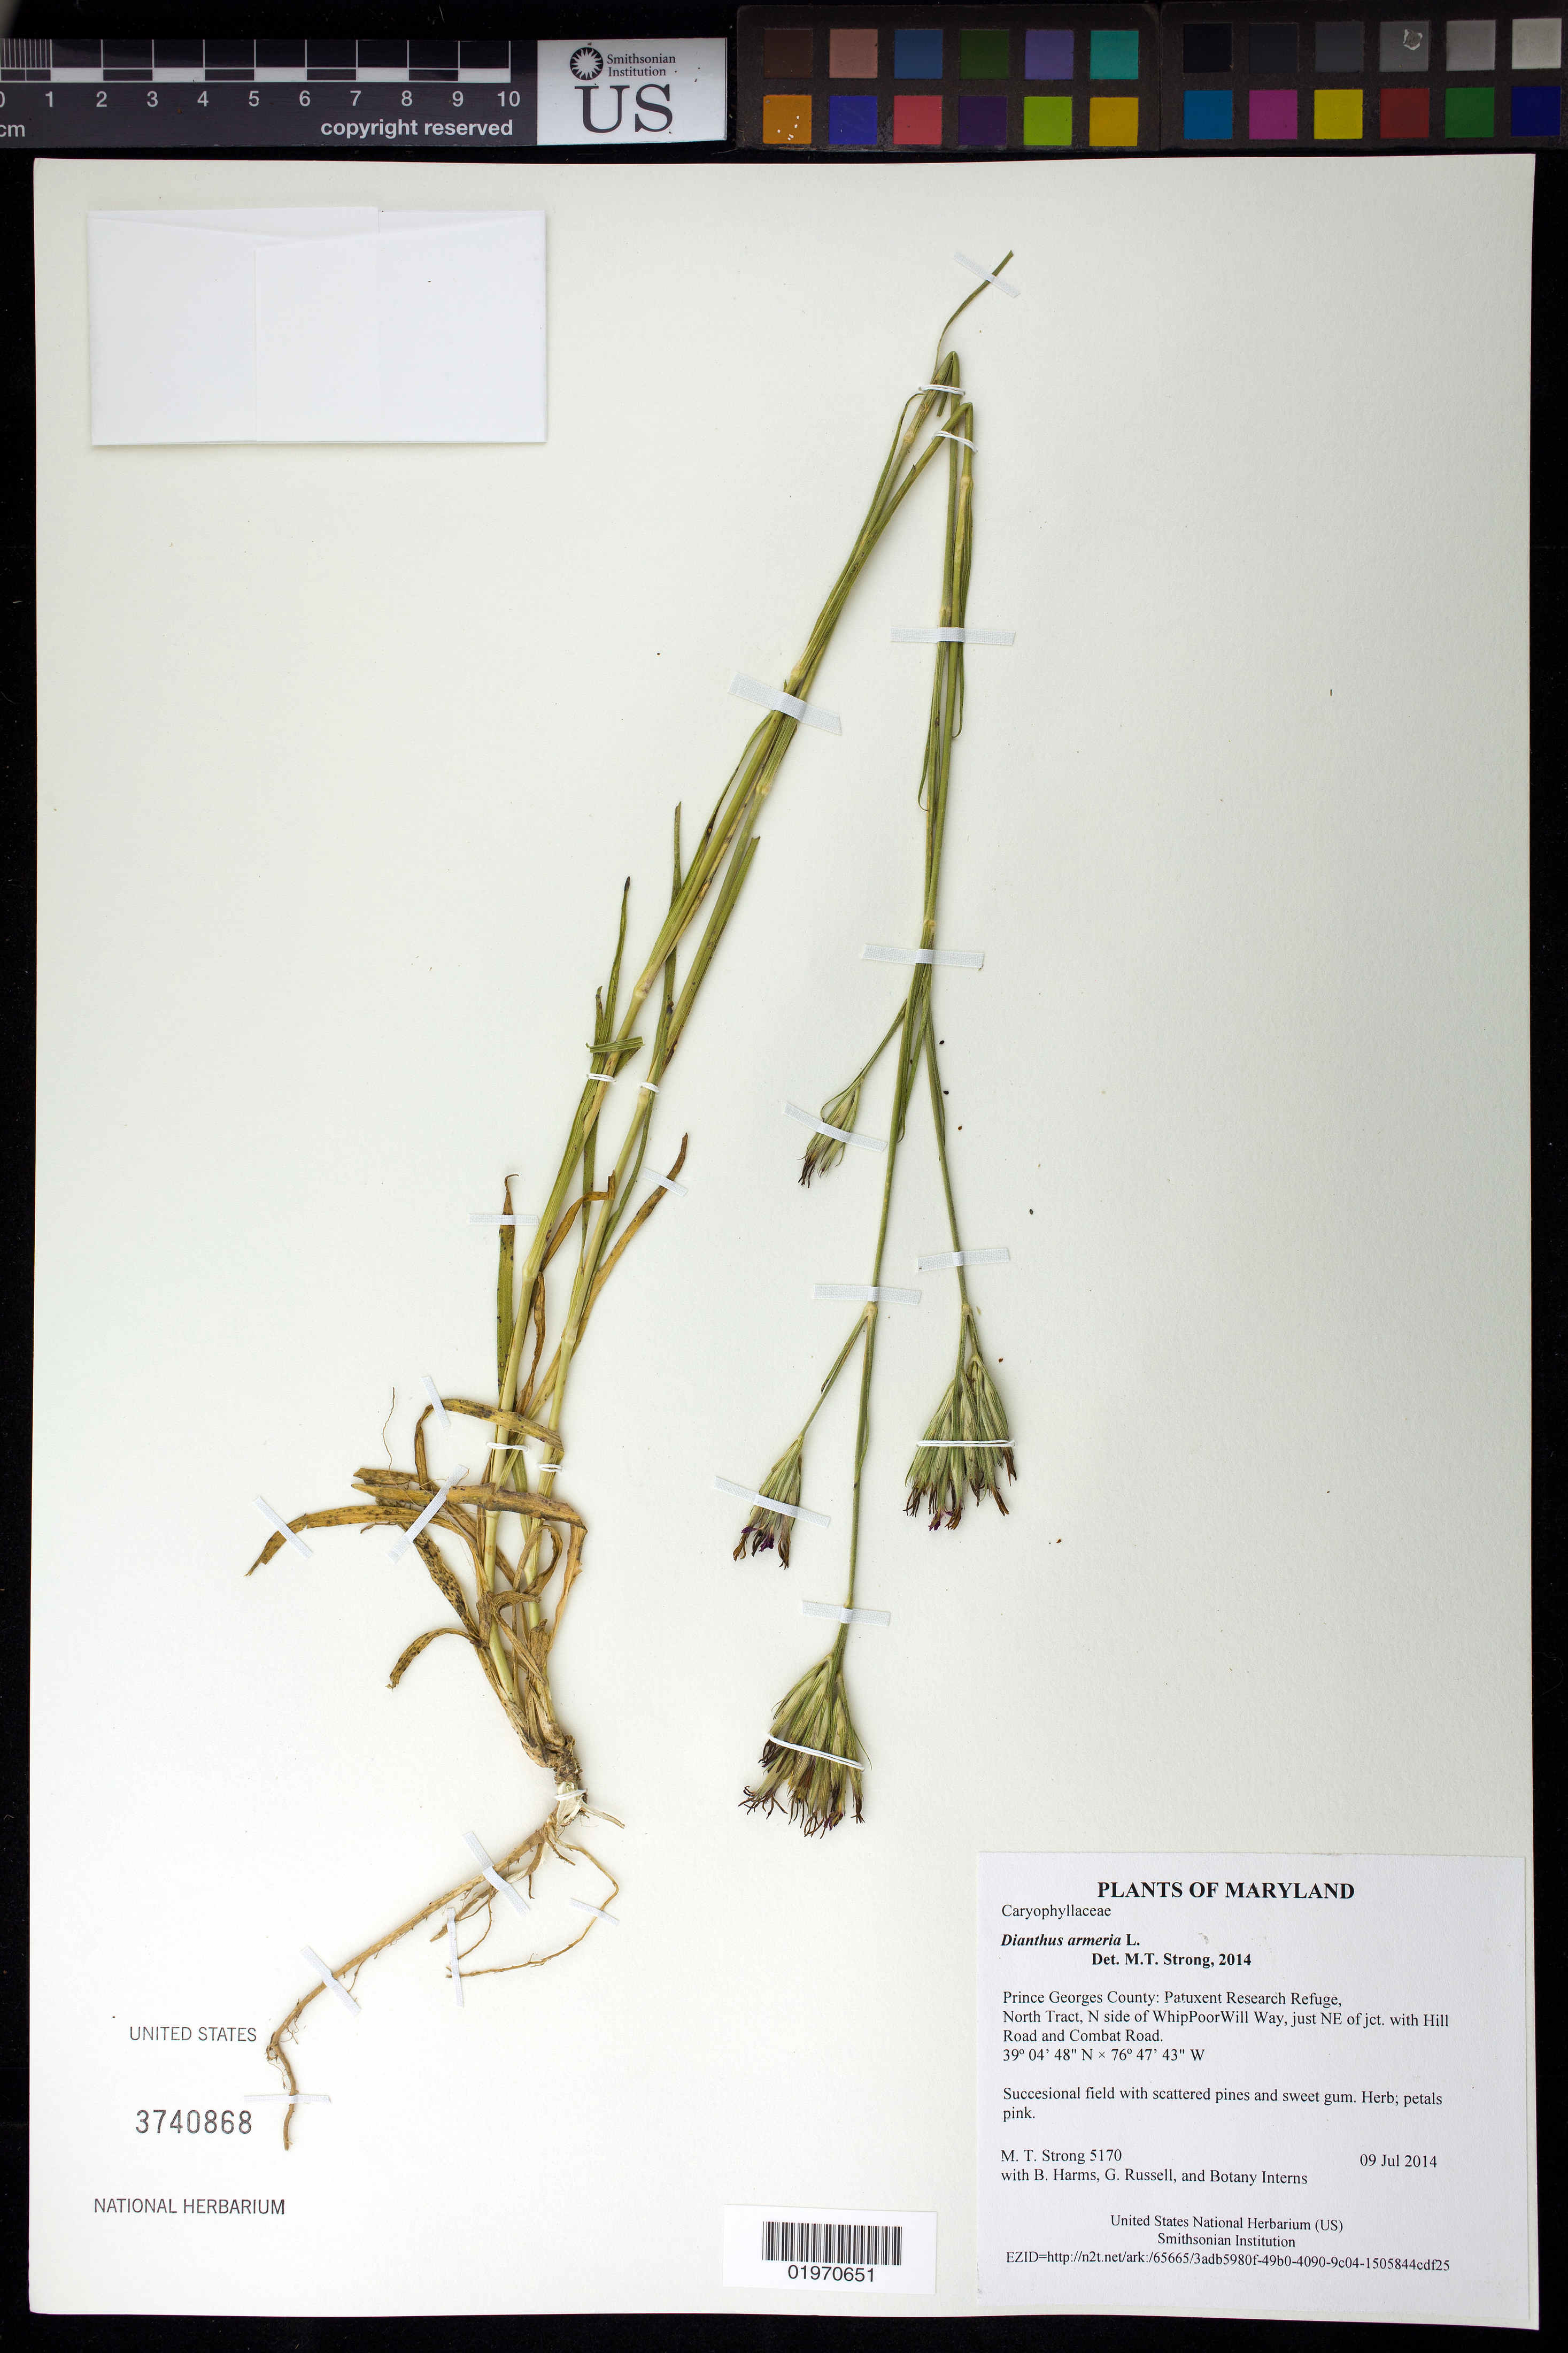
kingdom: Plantae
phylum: Tracheophyta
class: Magnoliopsida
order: Caryophyllales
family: Caryophyllaceae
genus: Dianthus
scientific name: Dianthus armeria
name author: L.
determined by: Strong, Mark T., (BOT), Smithsonian Institution - National Museum of Natural History (UNITED STATES)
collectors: M. T. Strong, B. Harms, G. Russell & Botany Interns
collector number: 5170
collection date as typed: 9 Jul 2014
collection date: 2014-07-09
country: United States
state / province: Maryland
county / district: Prince Georges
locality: Patuxent Research Refuge, North Tract, N side of WhipPoorWill Way, just NE of jct with Hill Road and Combat Road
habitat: Succesional field with scattered pines and sweet gum.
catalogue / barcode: US 3740868